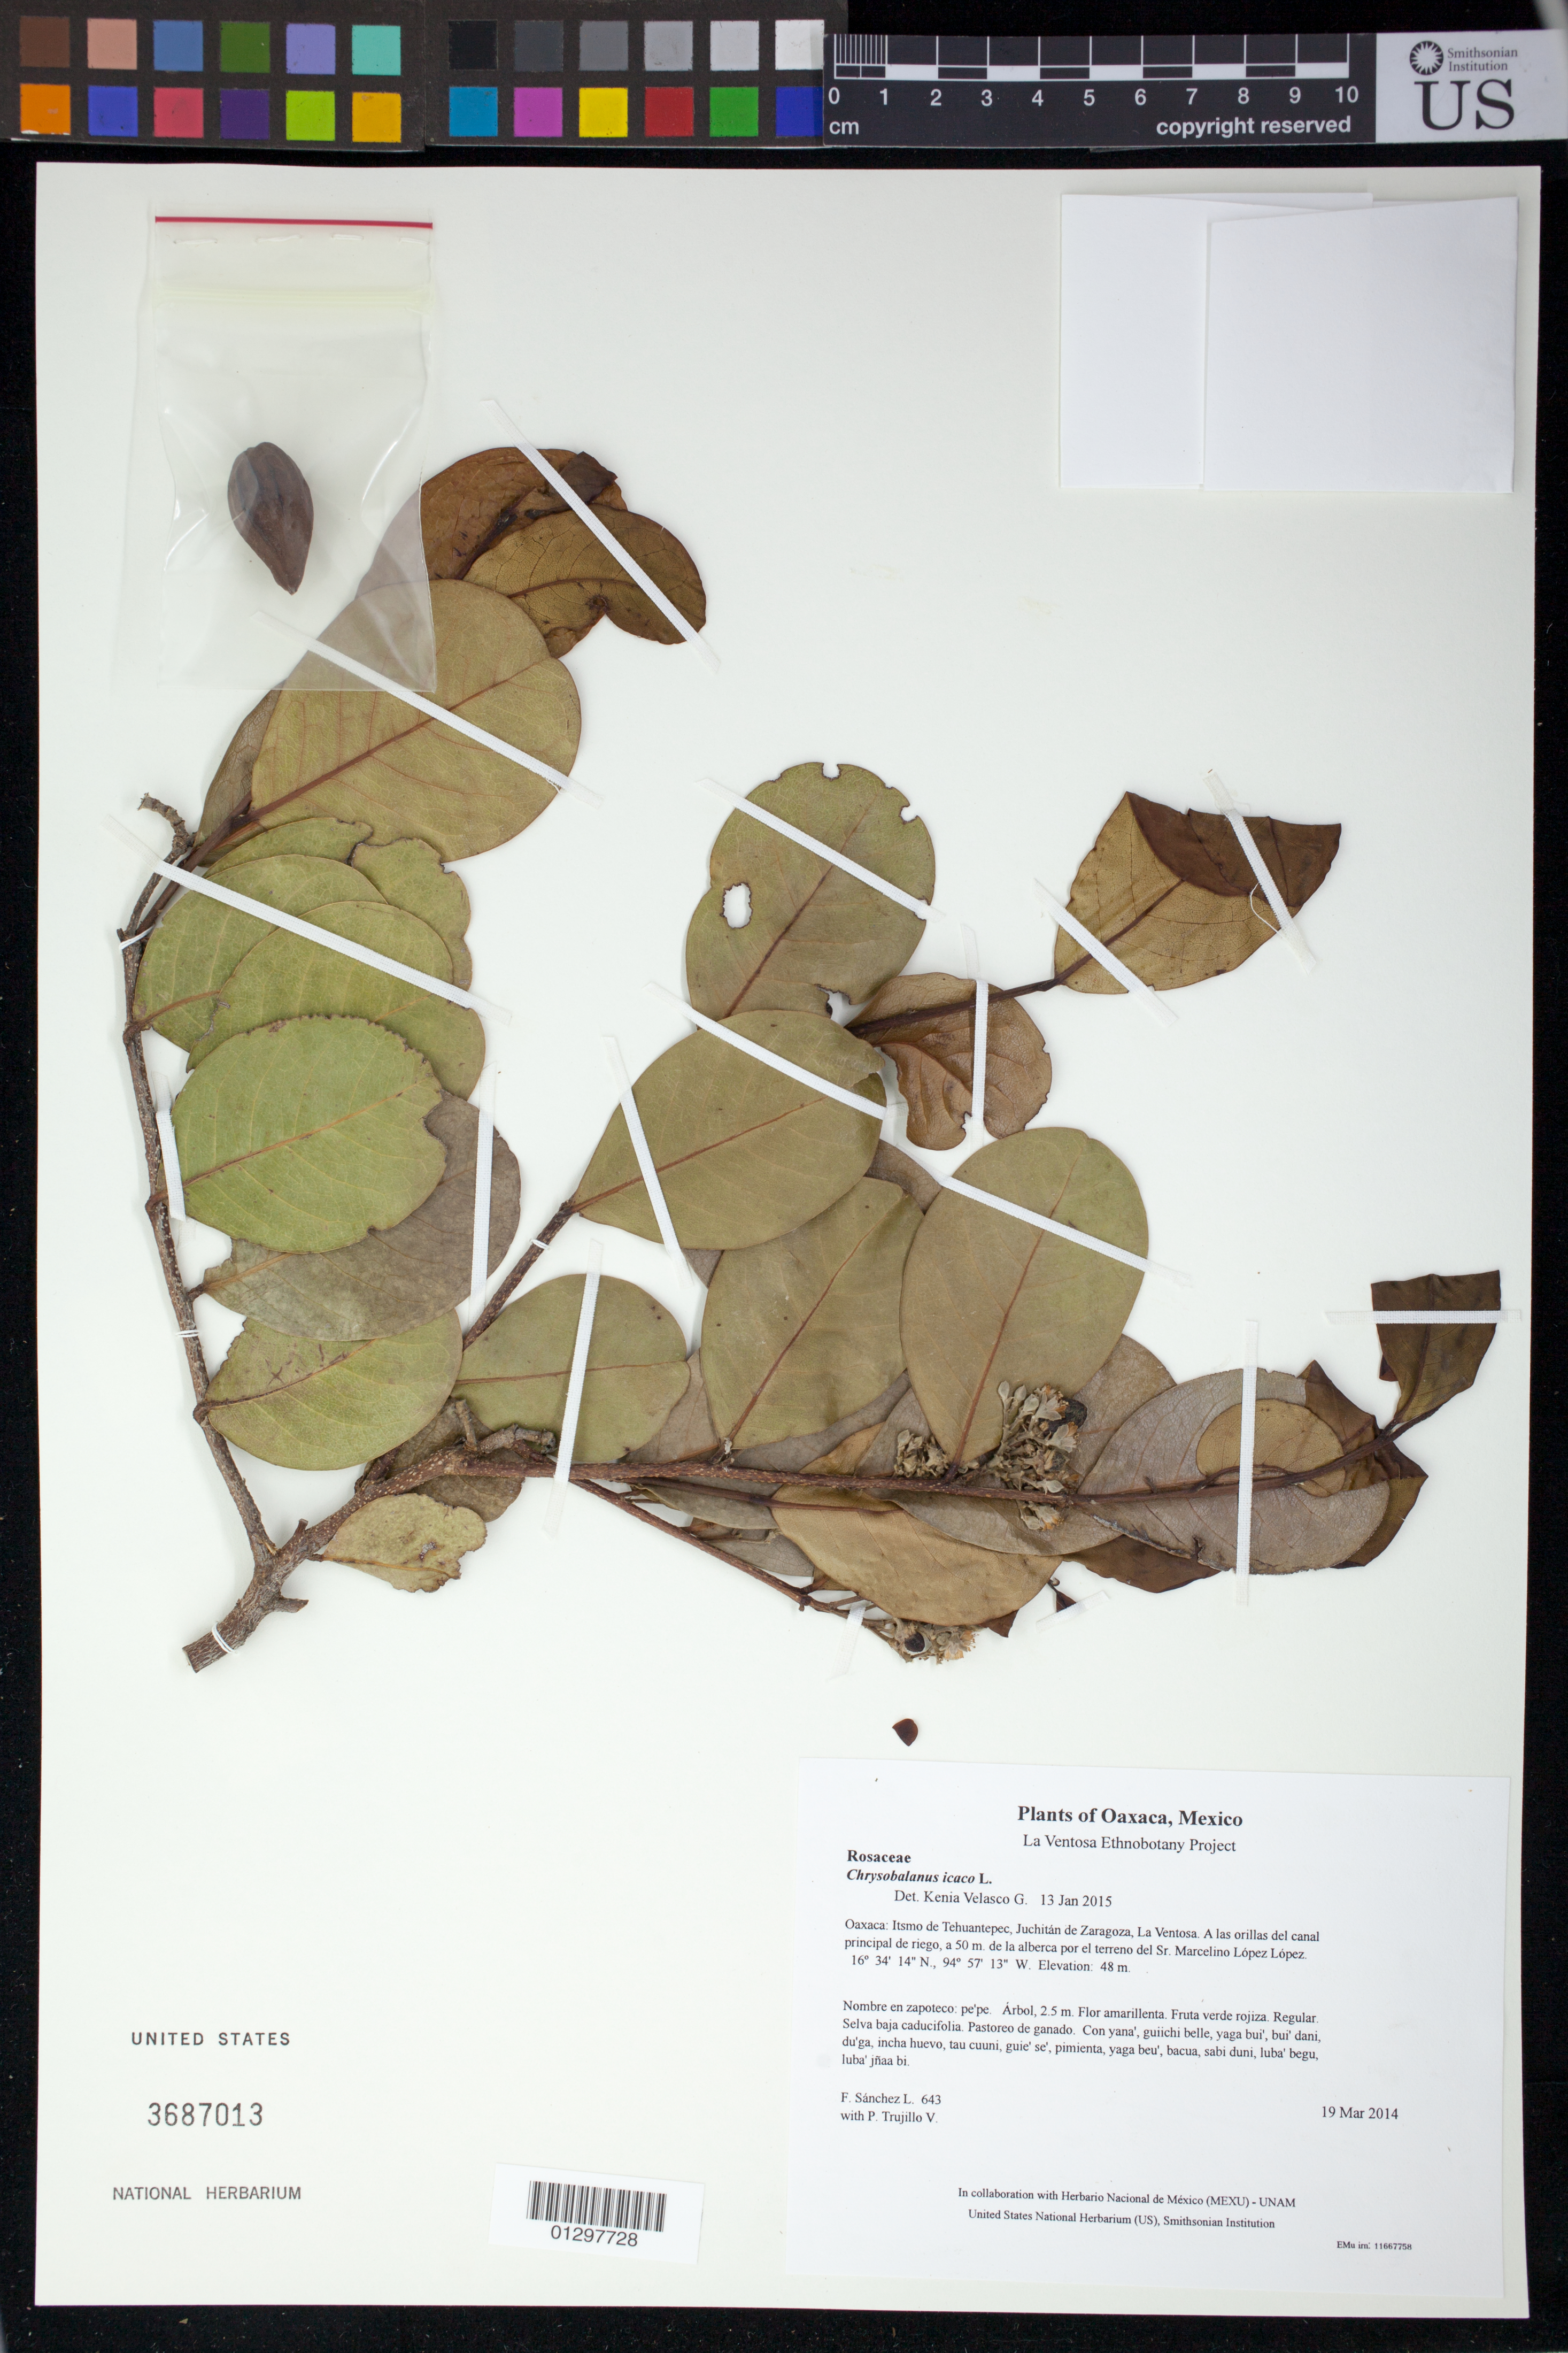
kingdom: Plantae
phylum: Tracheophyta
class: Magnoliopsida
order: Malpighiales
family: Chrysobalanaceae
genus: Chrysobalanus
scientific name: Chrysobalanus icaco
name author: L.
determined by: Velasco G., Kenia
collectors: F. Sánchez L. & P. Trujillo V.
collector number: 643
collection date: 2014-03-19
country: Mexico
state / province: Oaxaca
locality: Itsmo de Tehuantepec, Juchitán de Zaragoza, La Ventosa. A las orillas del canal principal de riego, a 50 m. de la alberca por el terreno del Sr. Marcelino López López.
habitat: Selva baja caducifolia. Pastoreo de ganado.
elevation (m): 48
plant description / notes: JEBOT, MEXU, SERO, US; Yaga. 2.5 m. Guie' naguchi ga. Cuaananaxhi naga' naxiña' ga. Nuu.; jicaco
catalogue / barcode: US 3687013